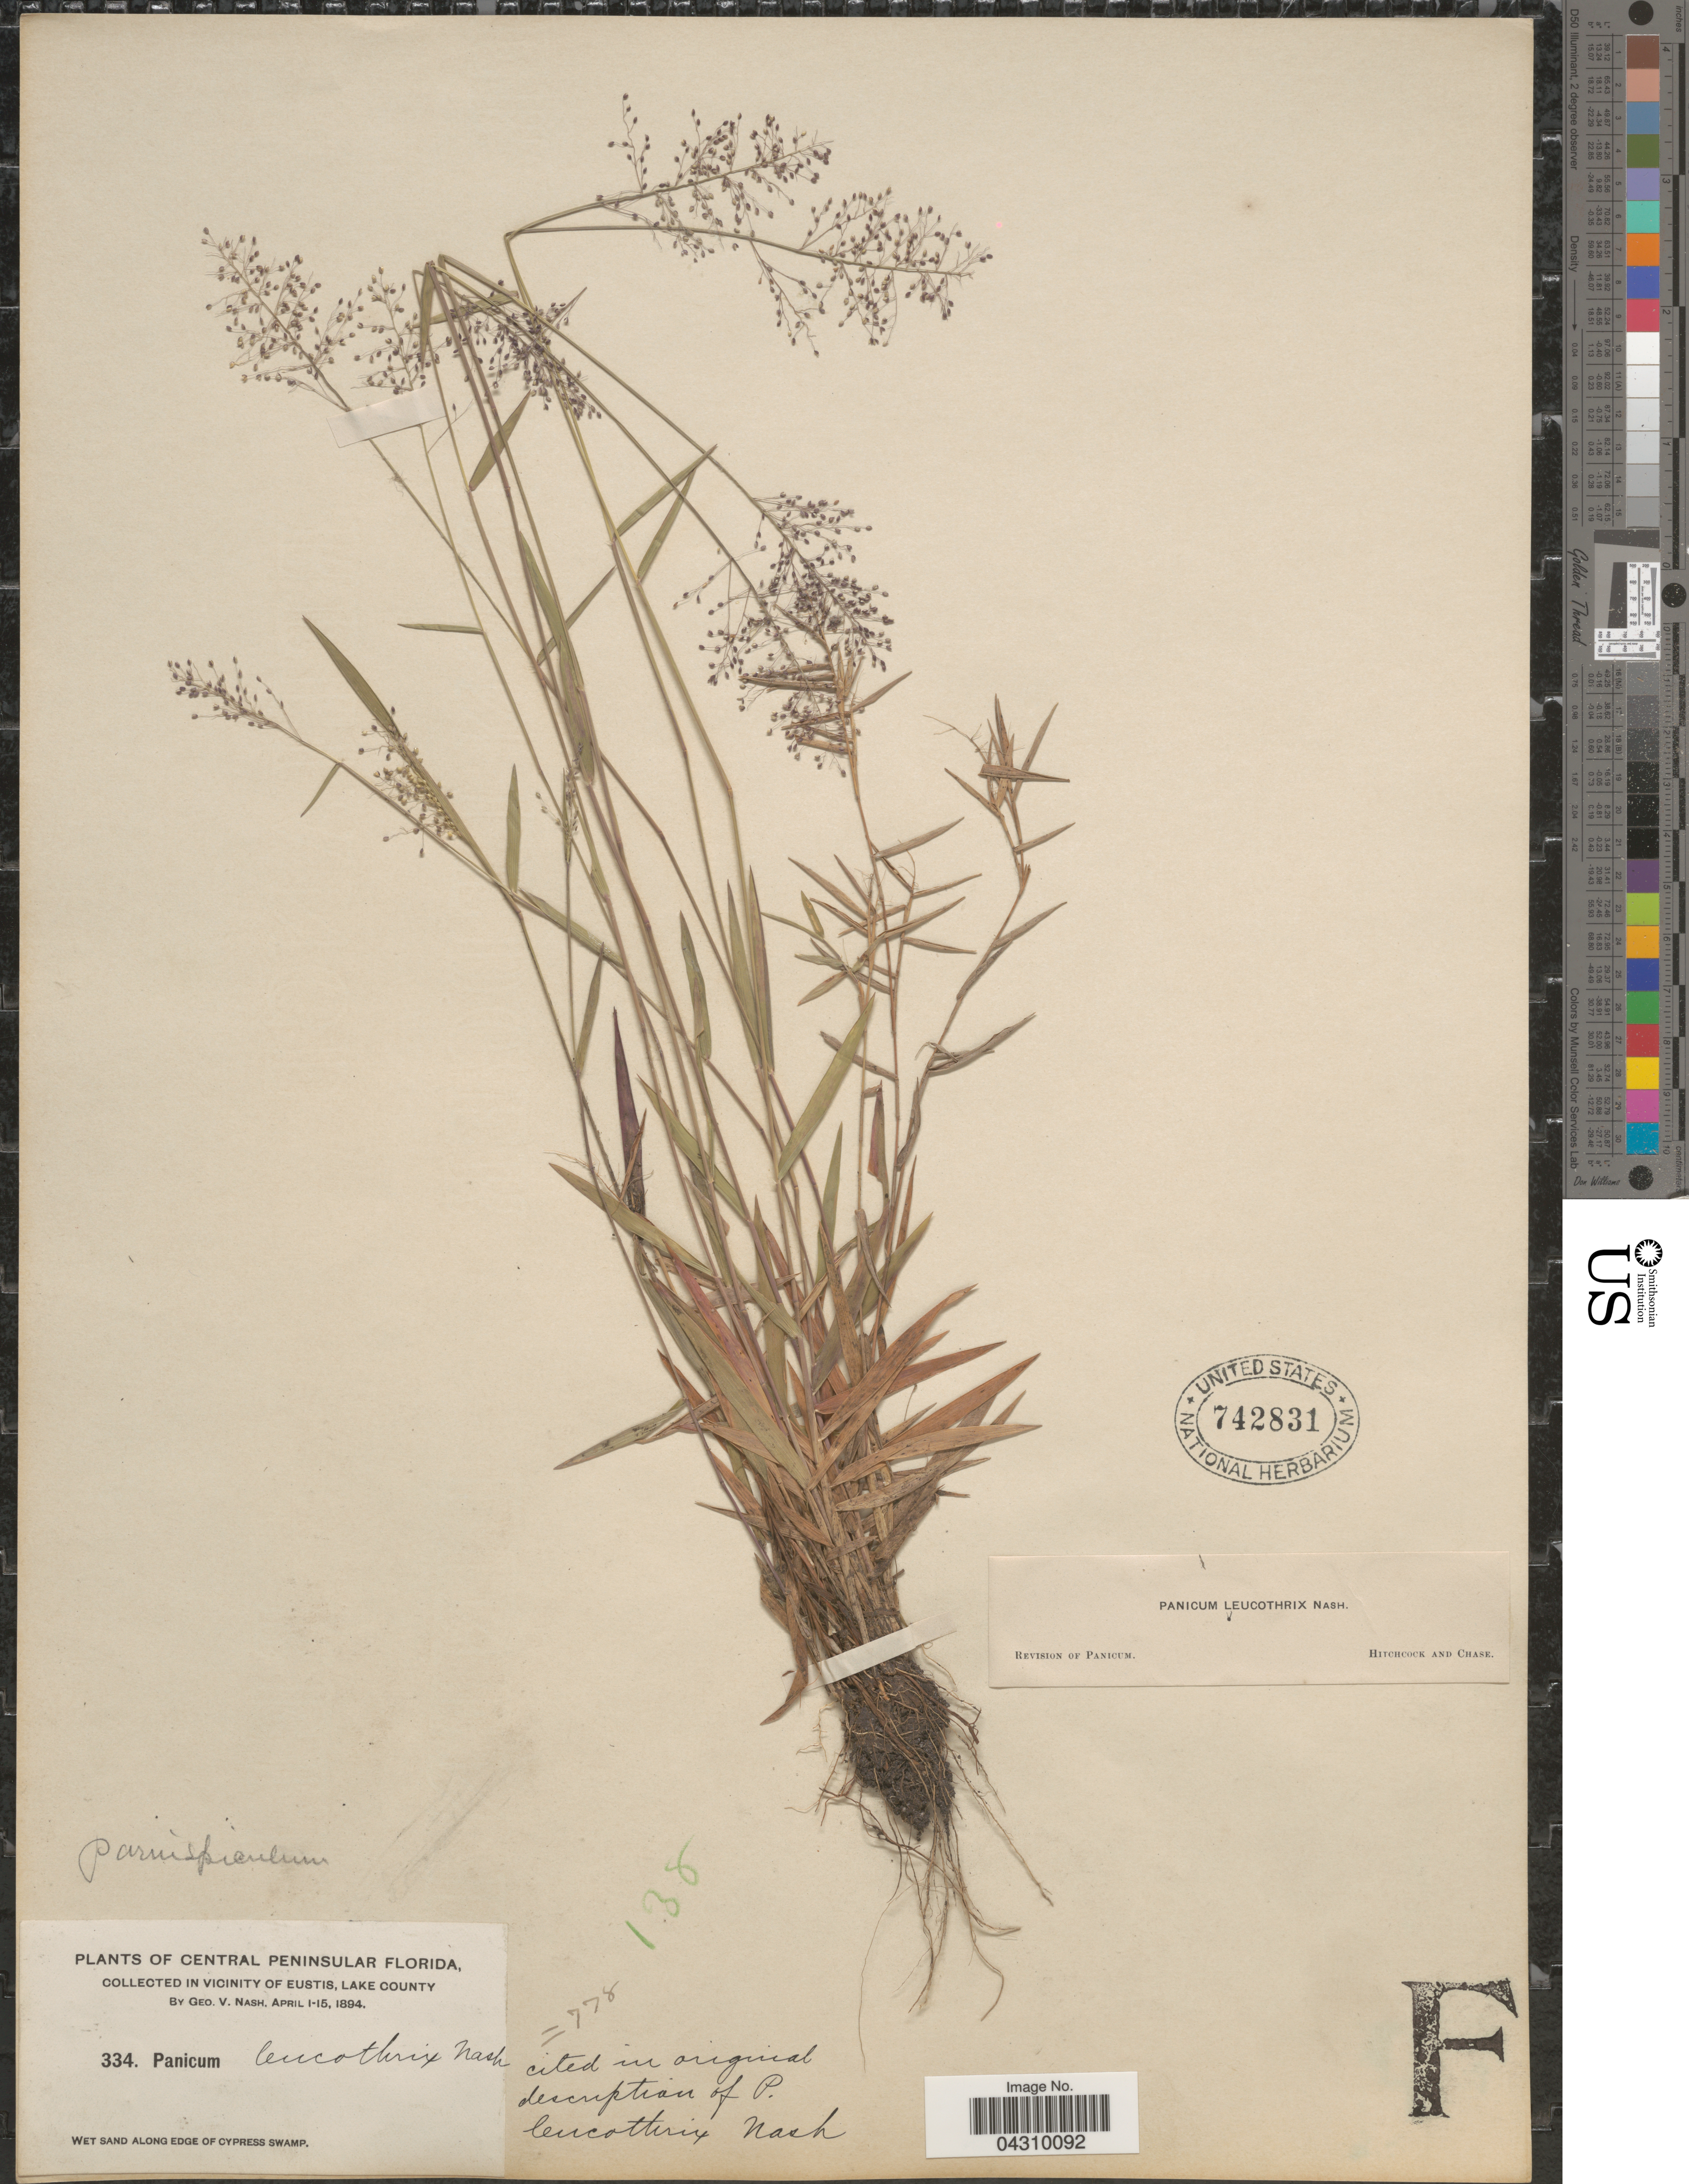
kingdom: Plantae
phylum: Tracheophyta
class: Liliopsida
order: Poales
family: Poaceae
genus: Dichanthelium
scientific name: Dichanthelium acuminatum var. acuminatum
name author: (Sw.) Gould & C.A. Clark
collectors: G. V. Nash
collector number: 334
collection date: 1894-04-01/1894-04-15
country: United States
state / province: Florida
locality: Central Peninsular Florida, in vicinity of Eustis, Lake County. Wet sand along edge of cypress swamp.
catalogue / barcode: US 742831